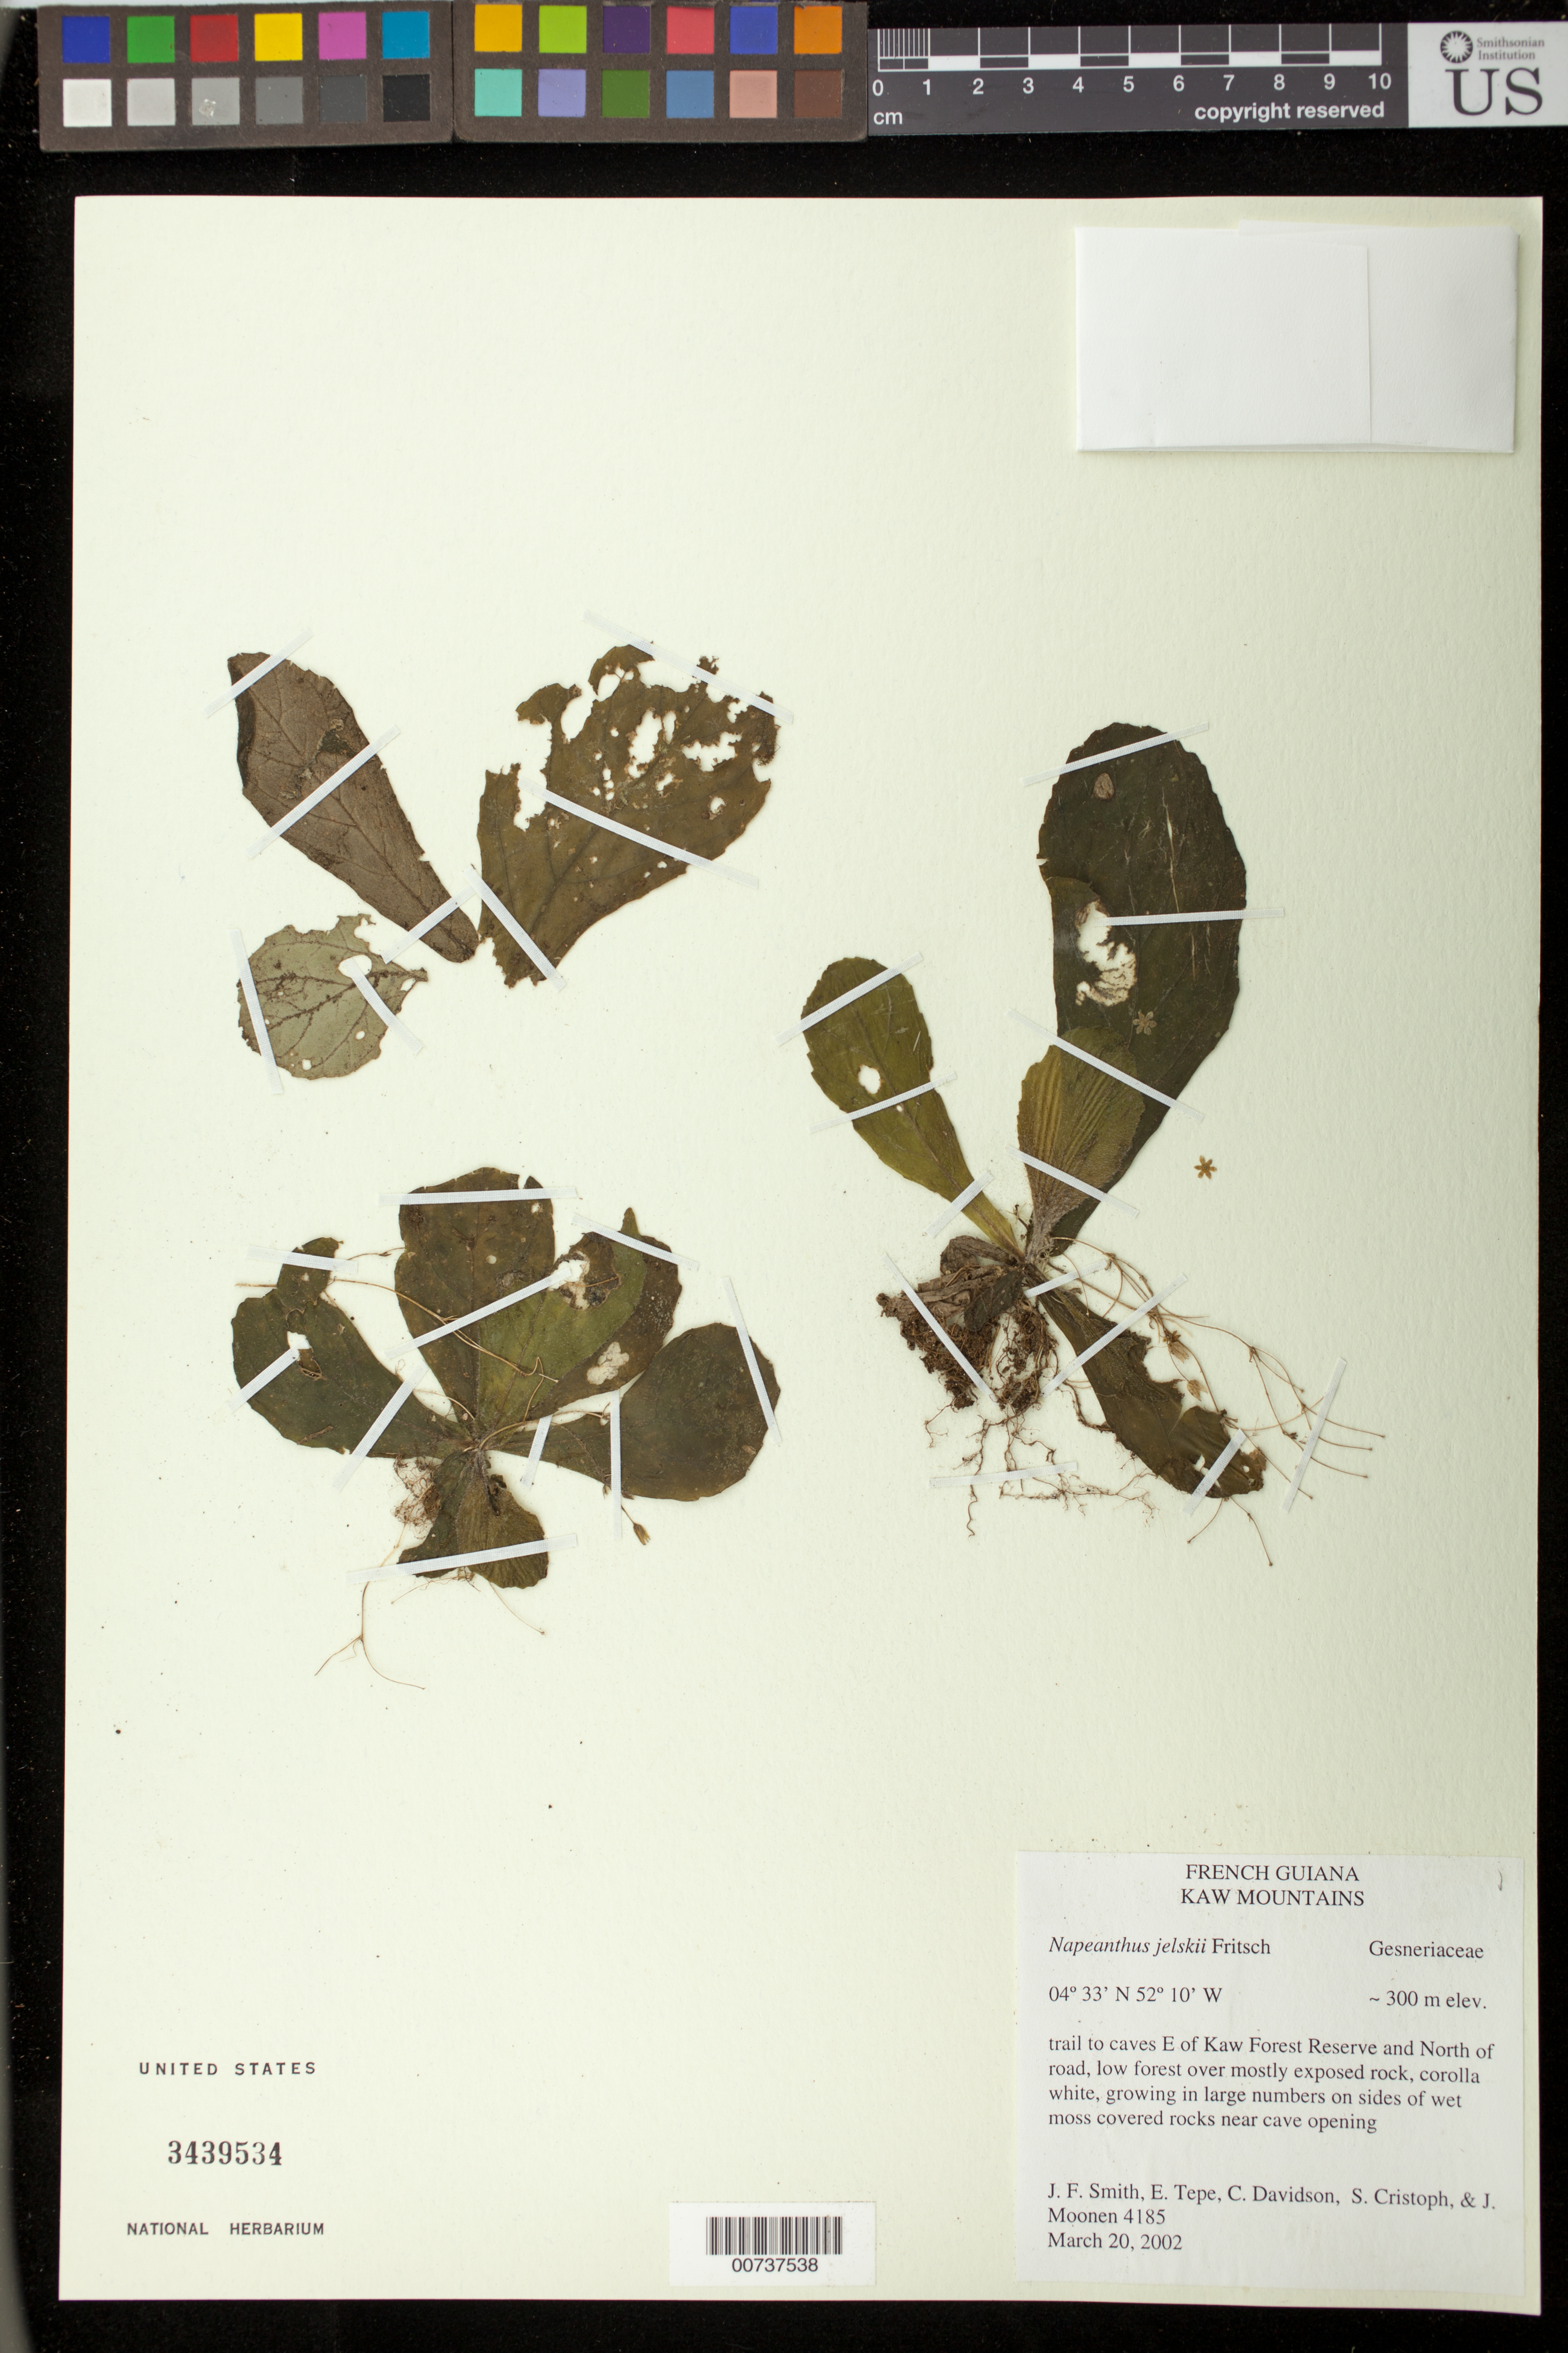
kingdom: Plantae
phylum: Tracheophyta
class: Magnoliopsida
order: Lamiales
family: Gesneriaceae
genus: Napeanthus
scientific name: Napeanthus jelskii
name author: Fritsch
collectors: J. Smith, E. Tepe, C. Davidson, S. Cristoph & J. Moonen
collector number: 4185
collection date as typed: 20 Mar 2002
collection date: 2002-03-20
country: French Guiana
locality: Kaw Mountains, trail to caves E of Kaw Forest Reserve and north of road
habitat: Low forest over mostly exposed rock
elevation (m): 300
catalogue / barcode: US 3439534